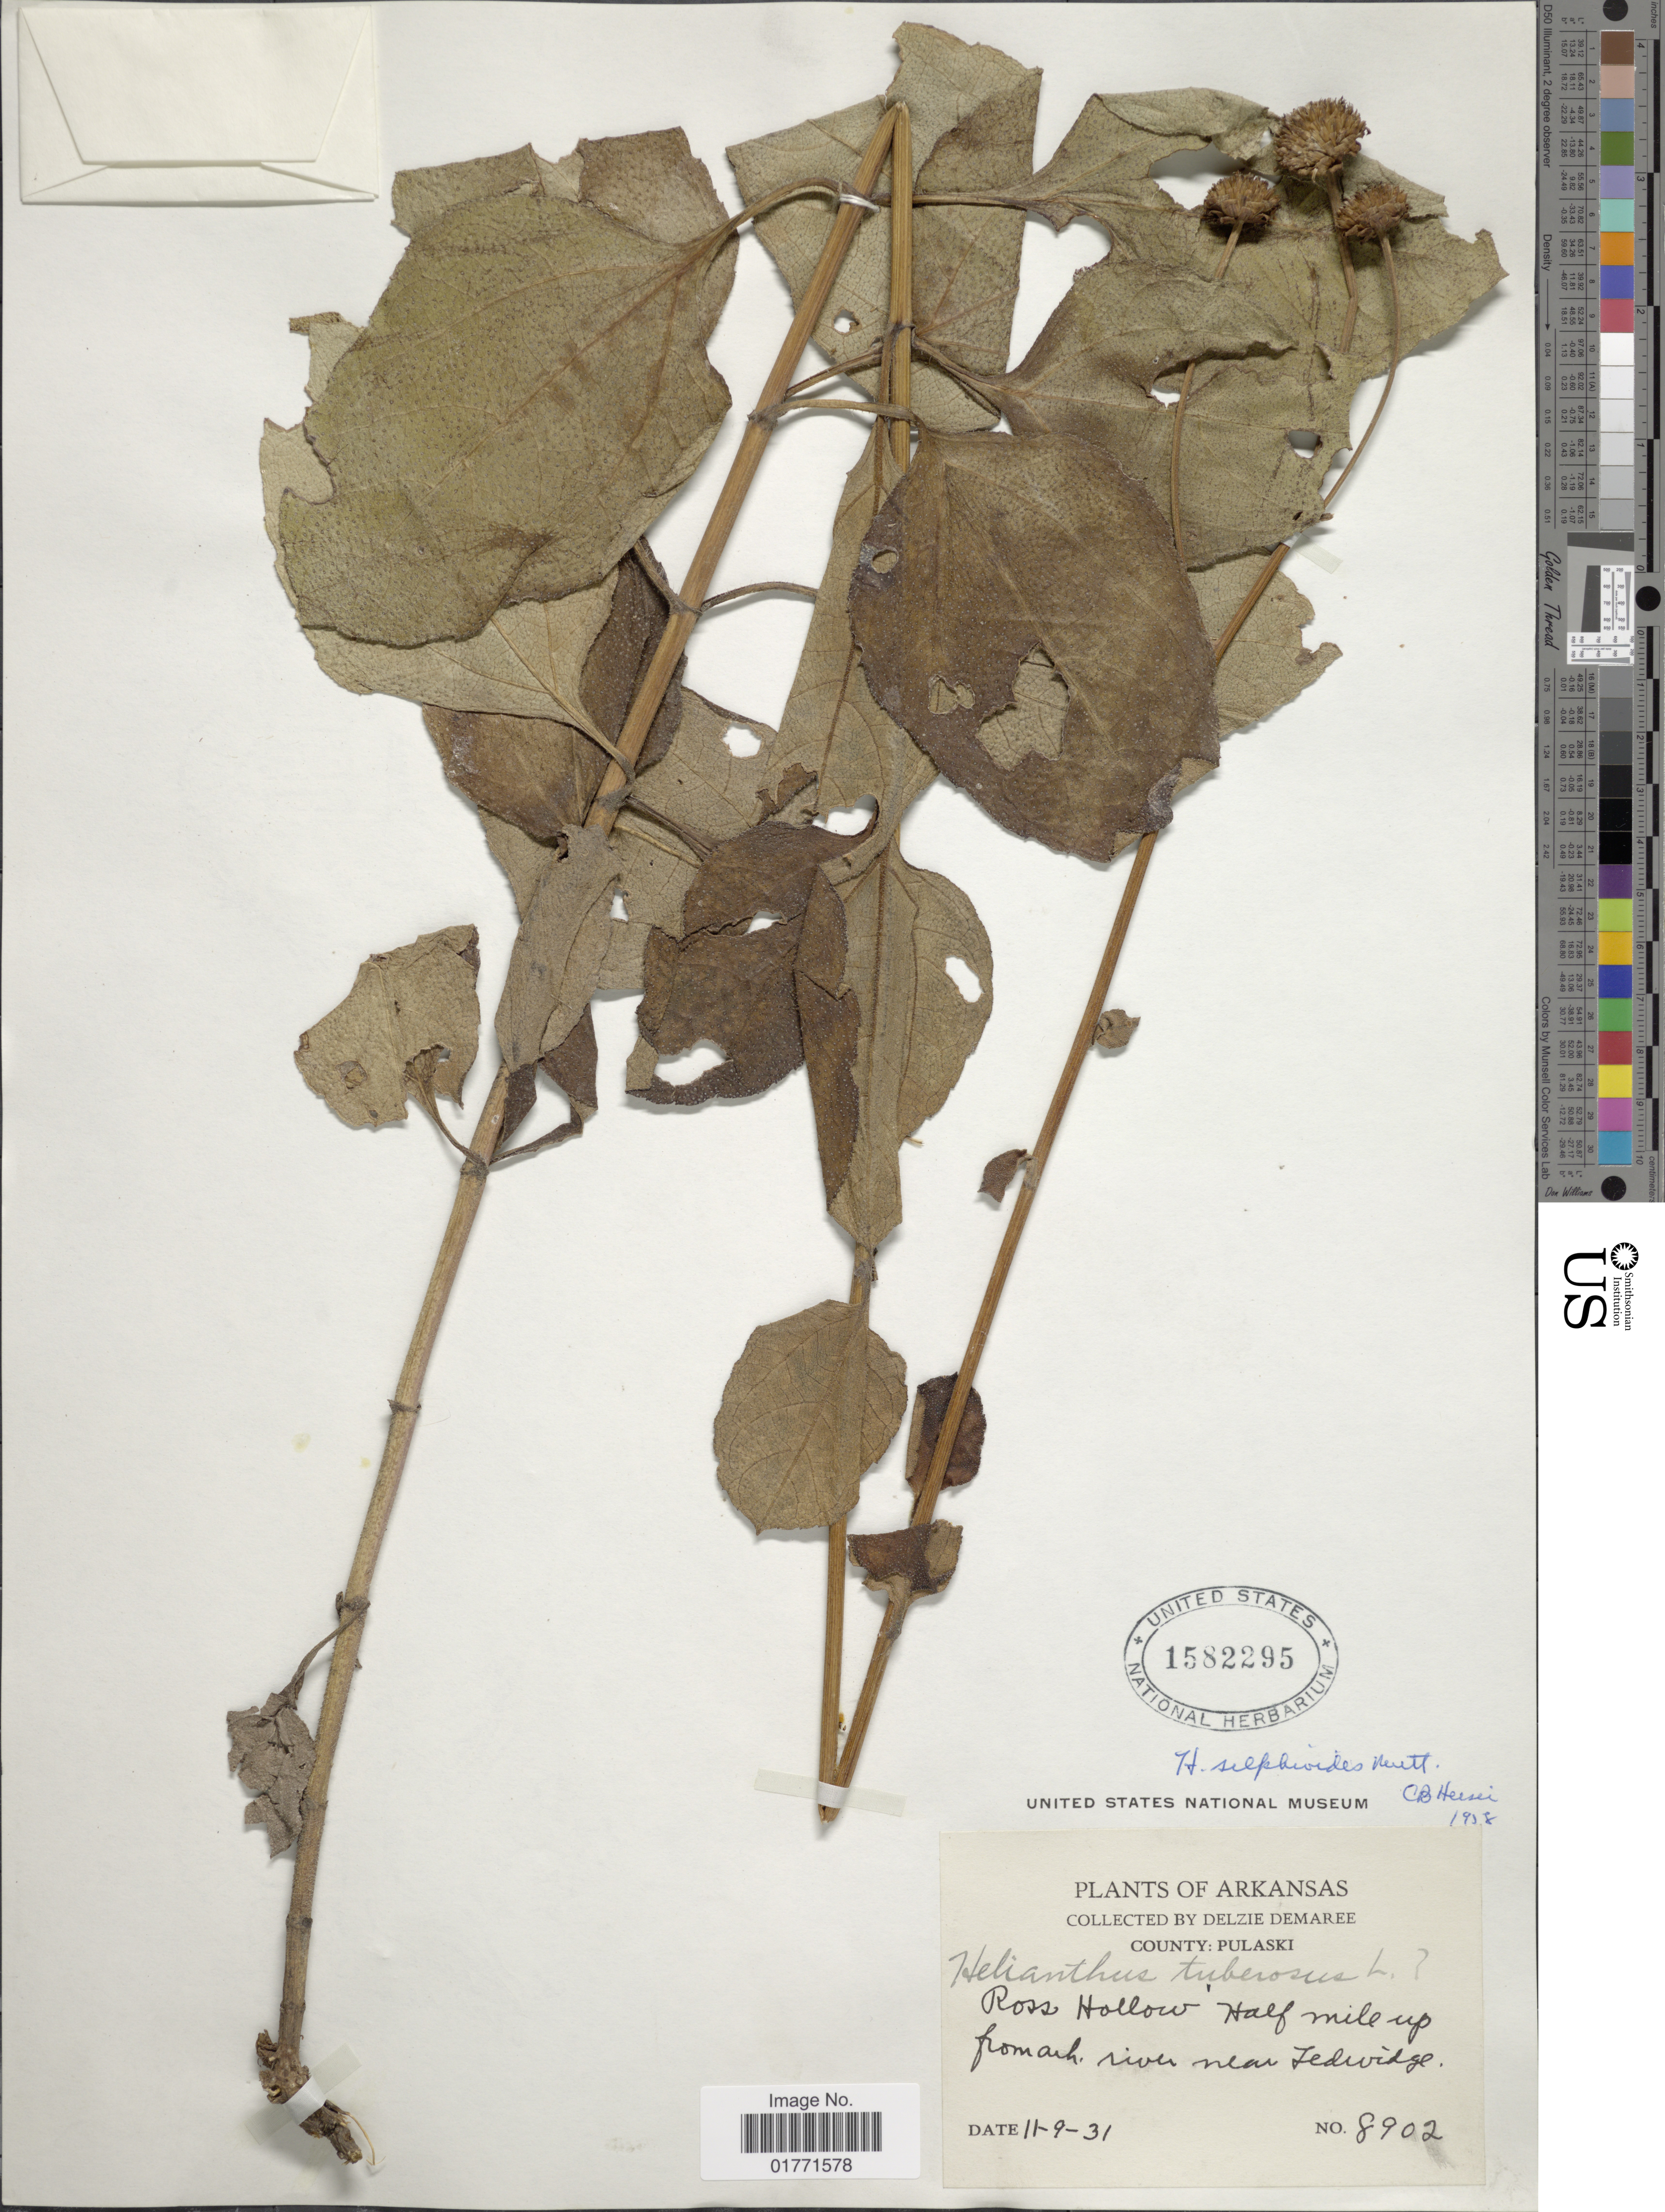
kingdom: Plantae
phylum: Tracheophyta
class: Magnoliopsida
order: Asterales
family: Asteraceae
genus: Helianthus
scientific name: Helianthus silphioides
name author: Nutt.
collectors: D. Demaree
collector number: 8902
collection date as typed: Transcribed d/m/y: 11/9/31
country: United States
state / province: Arkansas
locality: County: Pulaski. Ross Hollow Half mile up.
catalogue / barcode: US 1582295